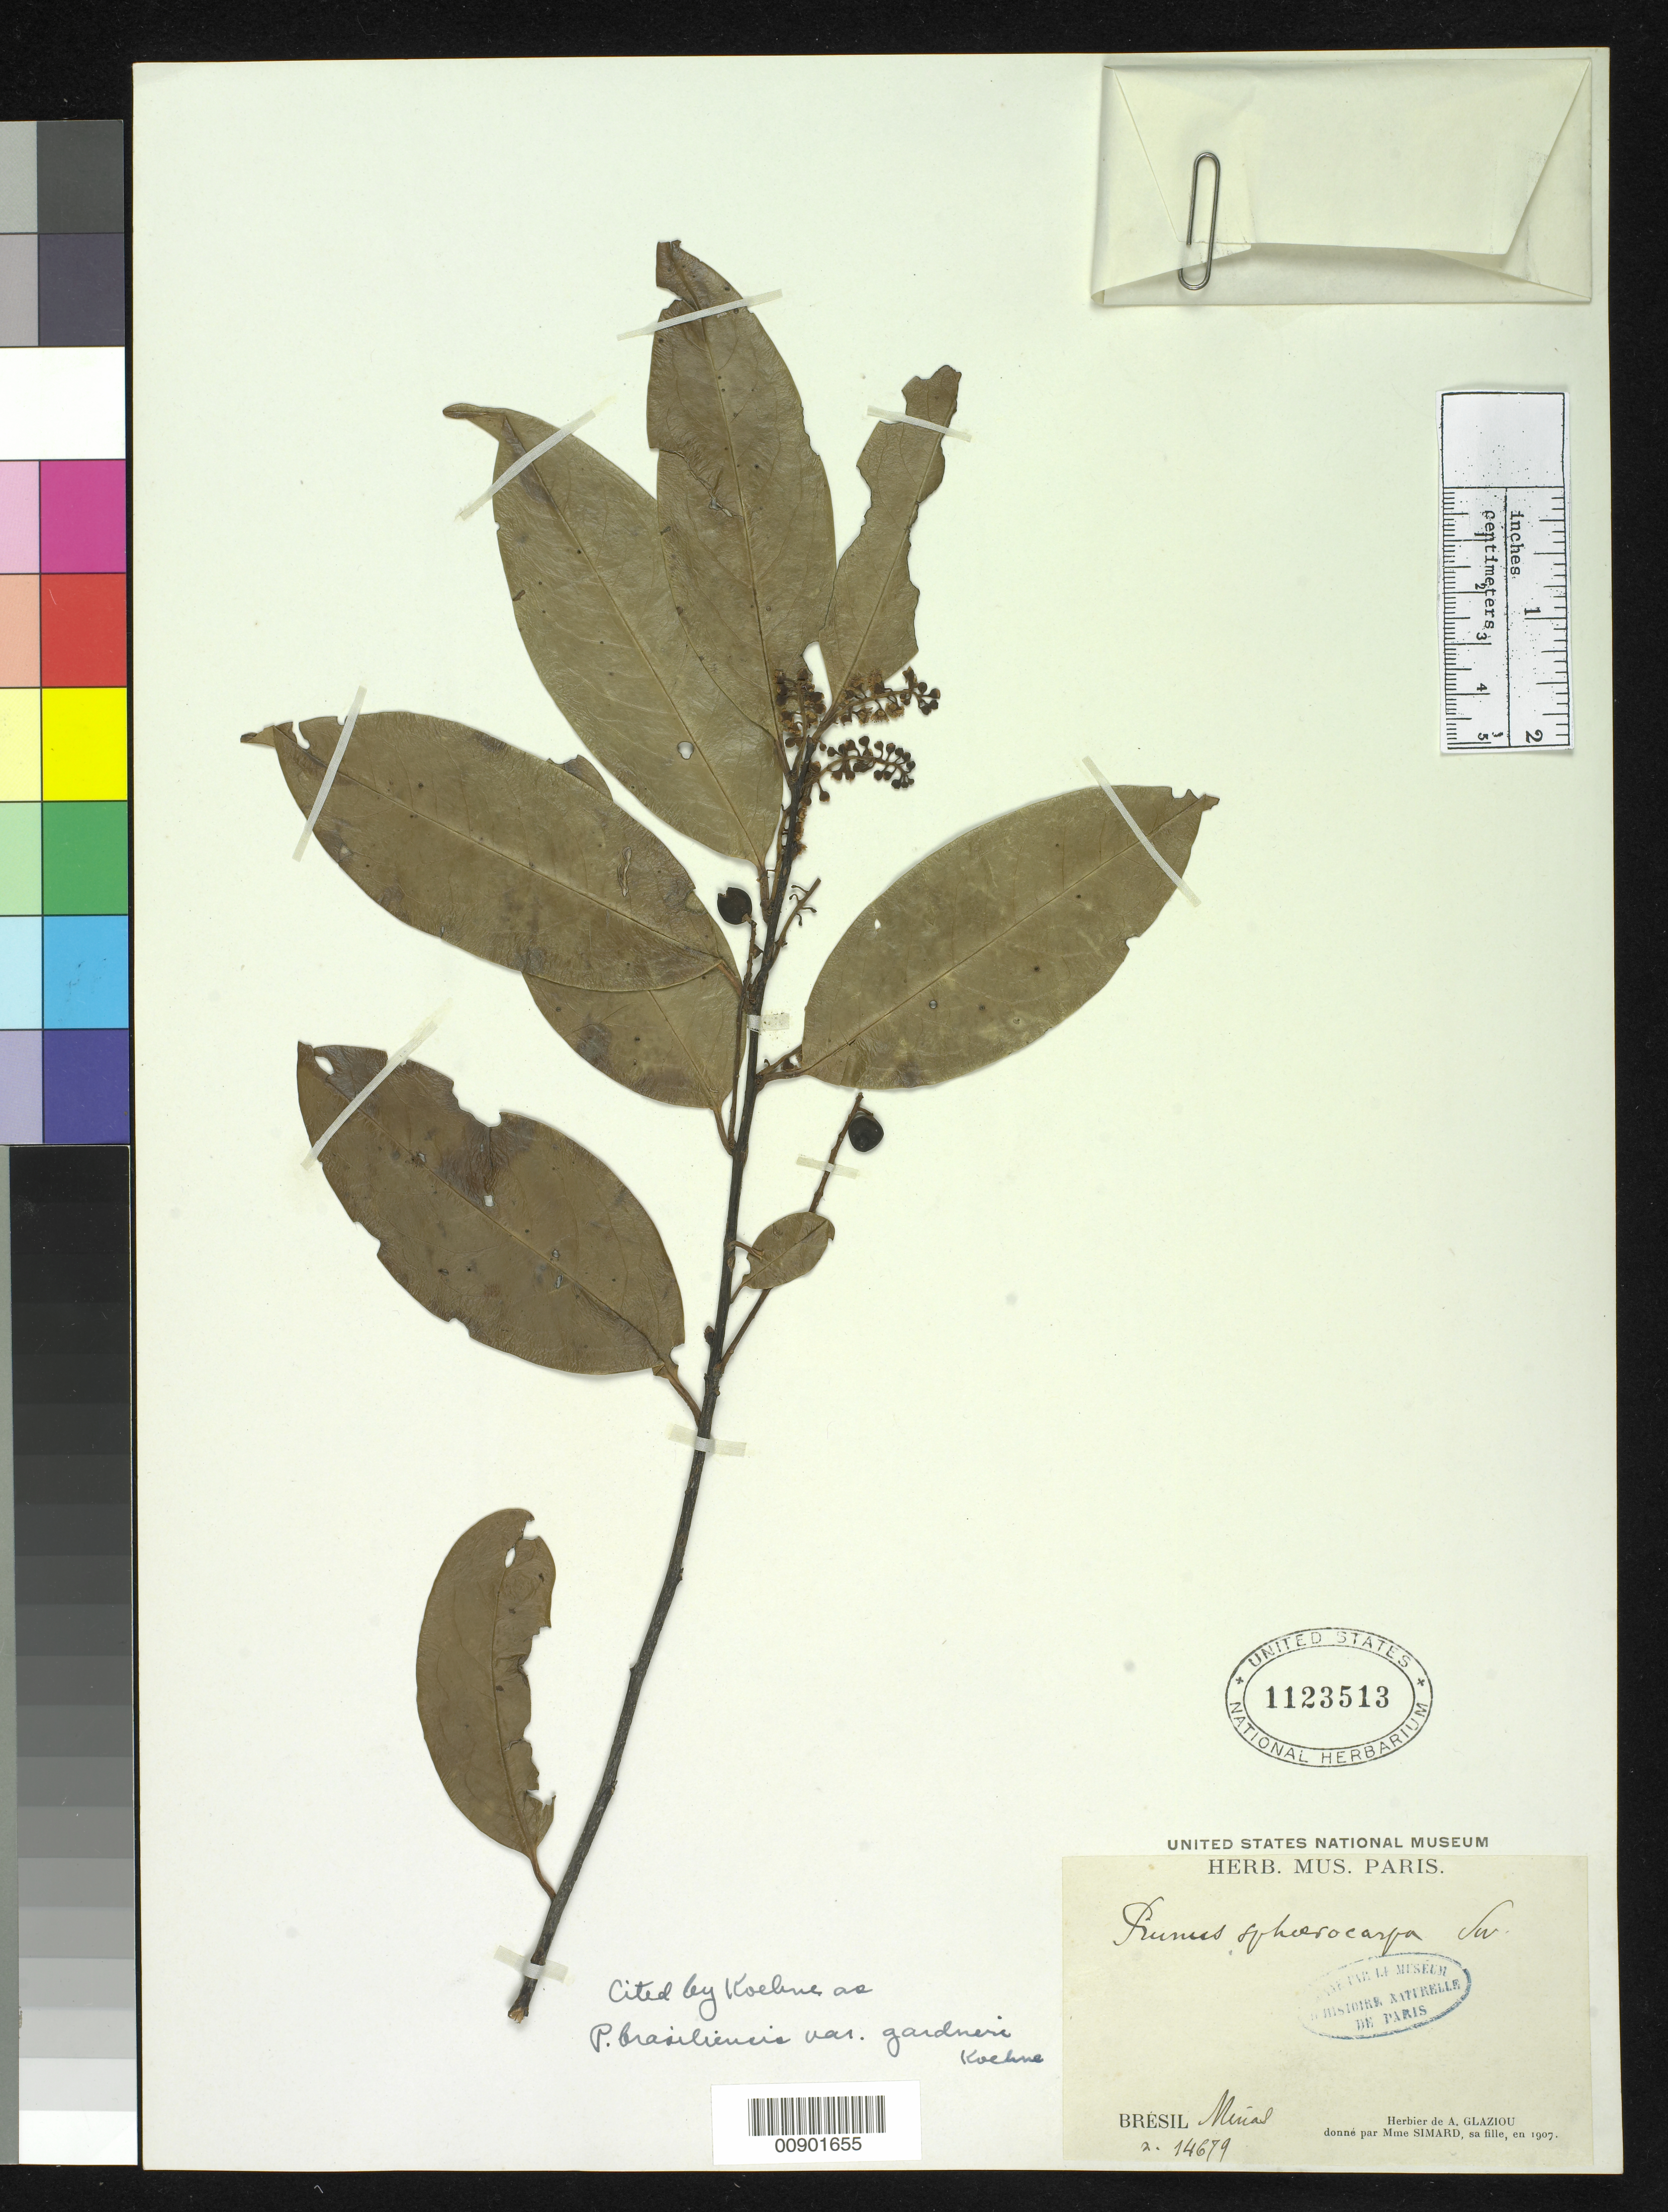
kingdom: Plantae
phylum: Tracheophyta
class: Magnoliopsida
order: Rosales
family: Rosaceae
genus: Prunus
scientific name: Prunus brasiliensis var. gardneri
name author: Koehne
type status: Syntype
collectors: A. F. M. Glaziou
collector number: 14679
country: Brazil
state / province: Minas Gerais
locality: Brésil. Minas.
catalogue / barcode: US 1123513